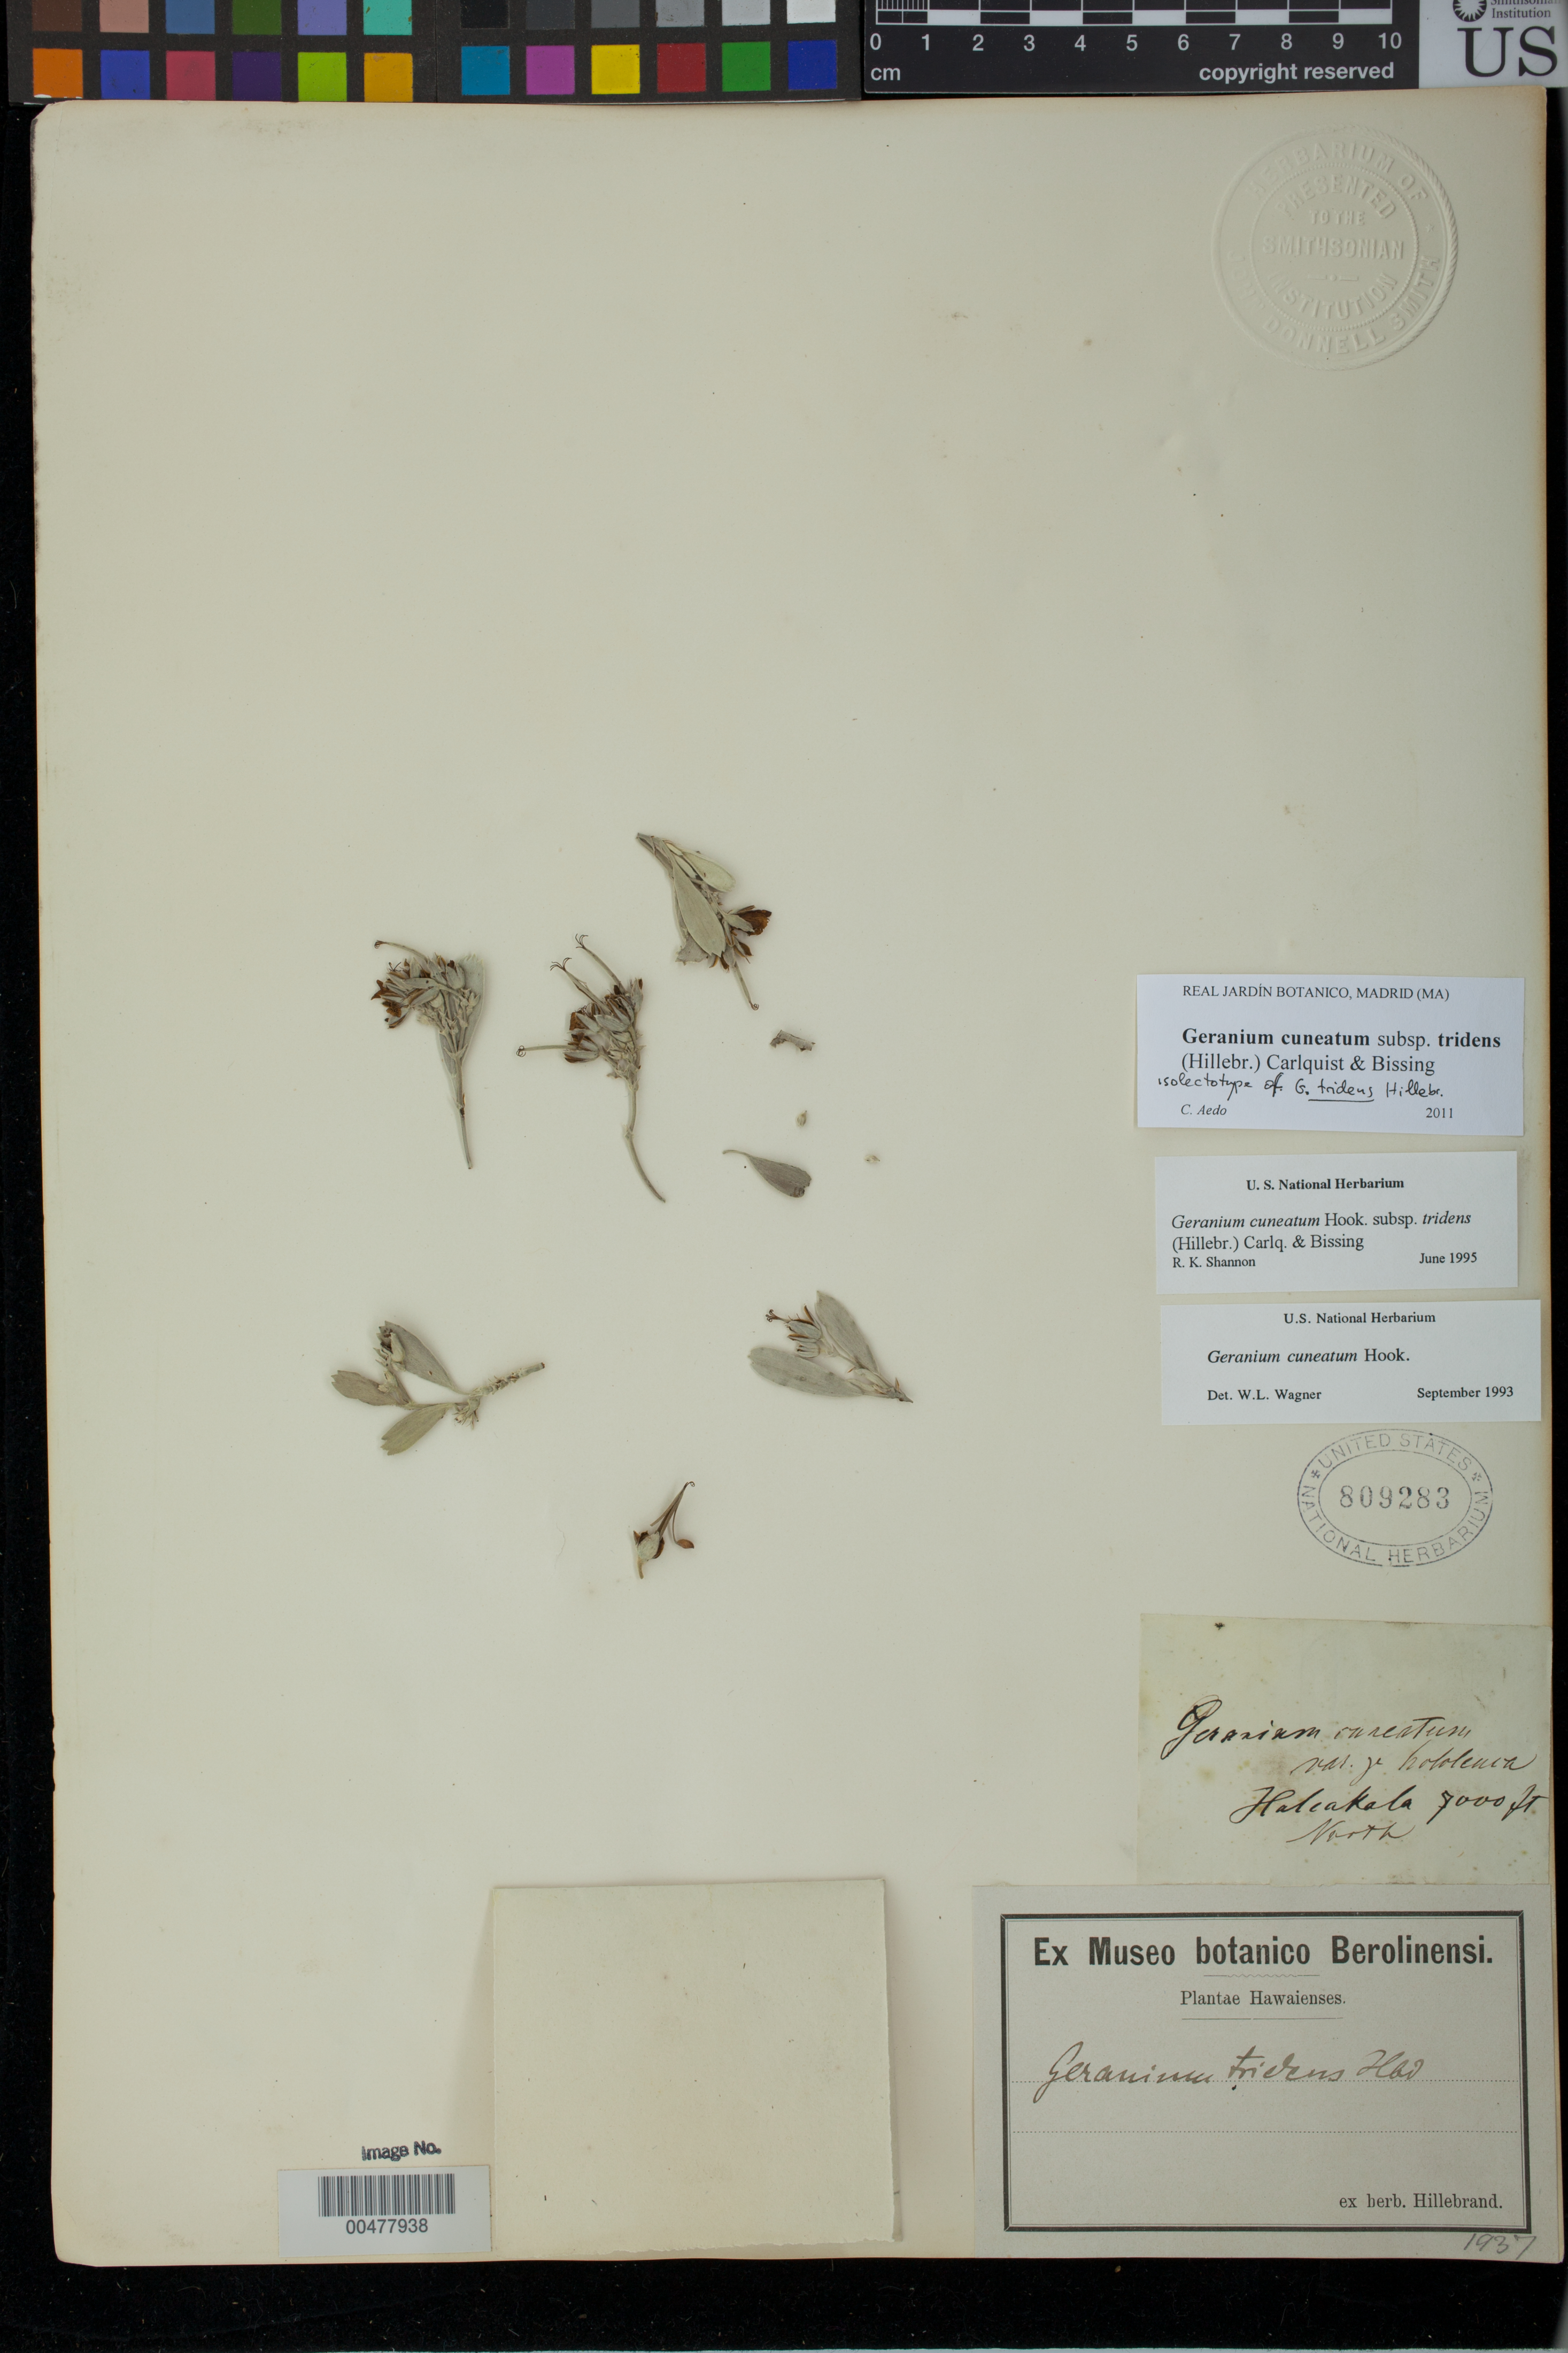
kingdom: Plantae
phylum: Tracheophyta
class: Magnoliopsida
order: Geraniales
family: Geraniaceae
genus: Geranium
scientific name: Geranium tridens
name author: Hillebr.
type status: Type Collection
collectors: W. Hillebrand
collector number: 1937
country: United States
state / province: Hawaii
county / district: Maui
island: Maui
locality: Haleakala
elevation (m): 2134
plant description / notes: Specimen annotated by C. Aedo (2011) as isolectotype.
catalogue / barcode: US 809283